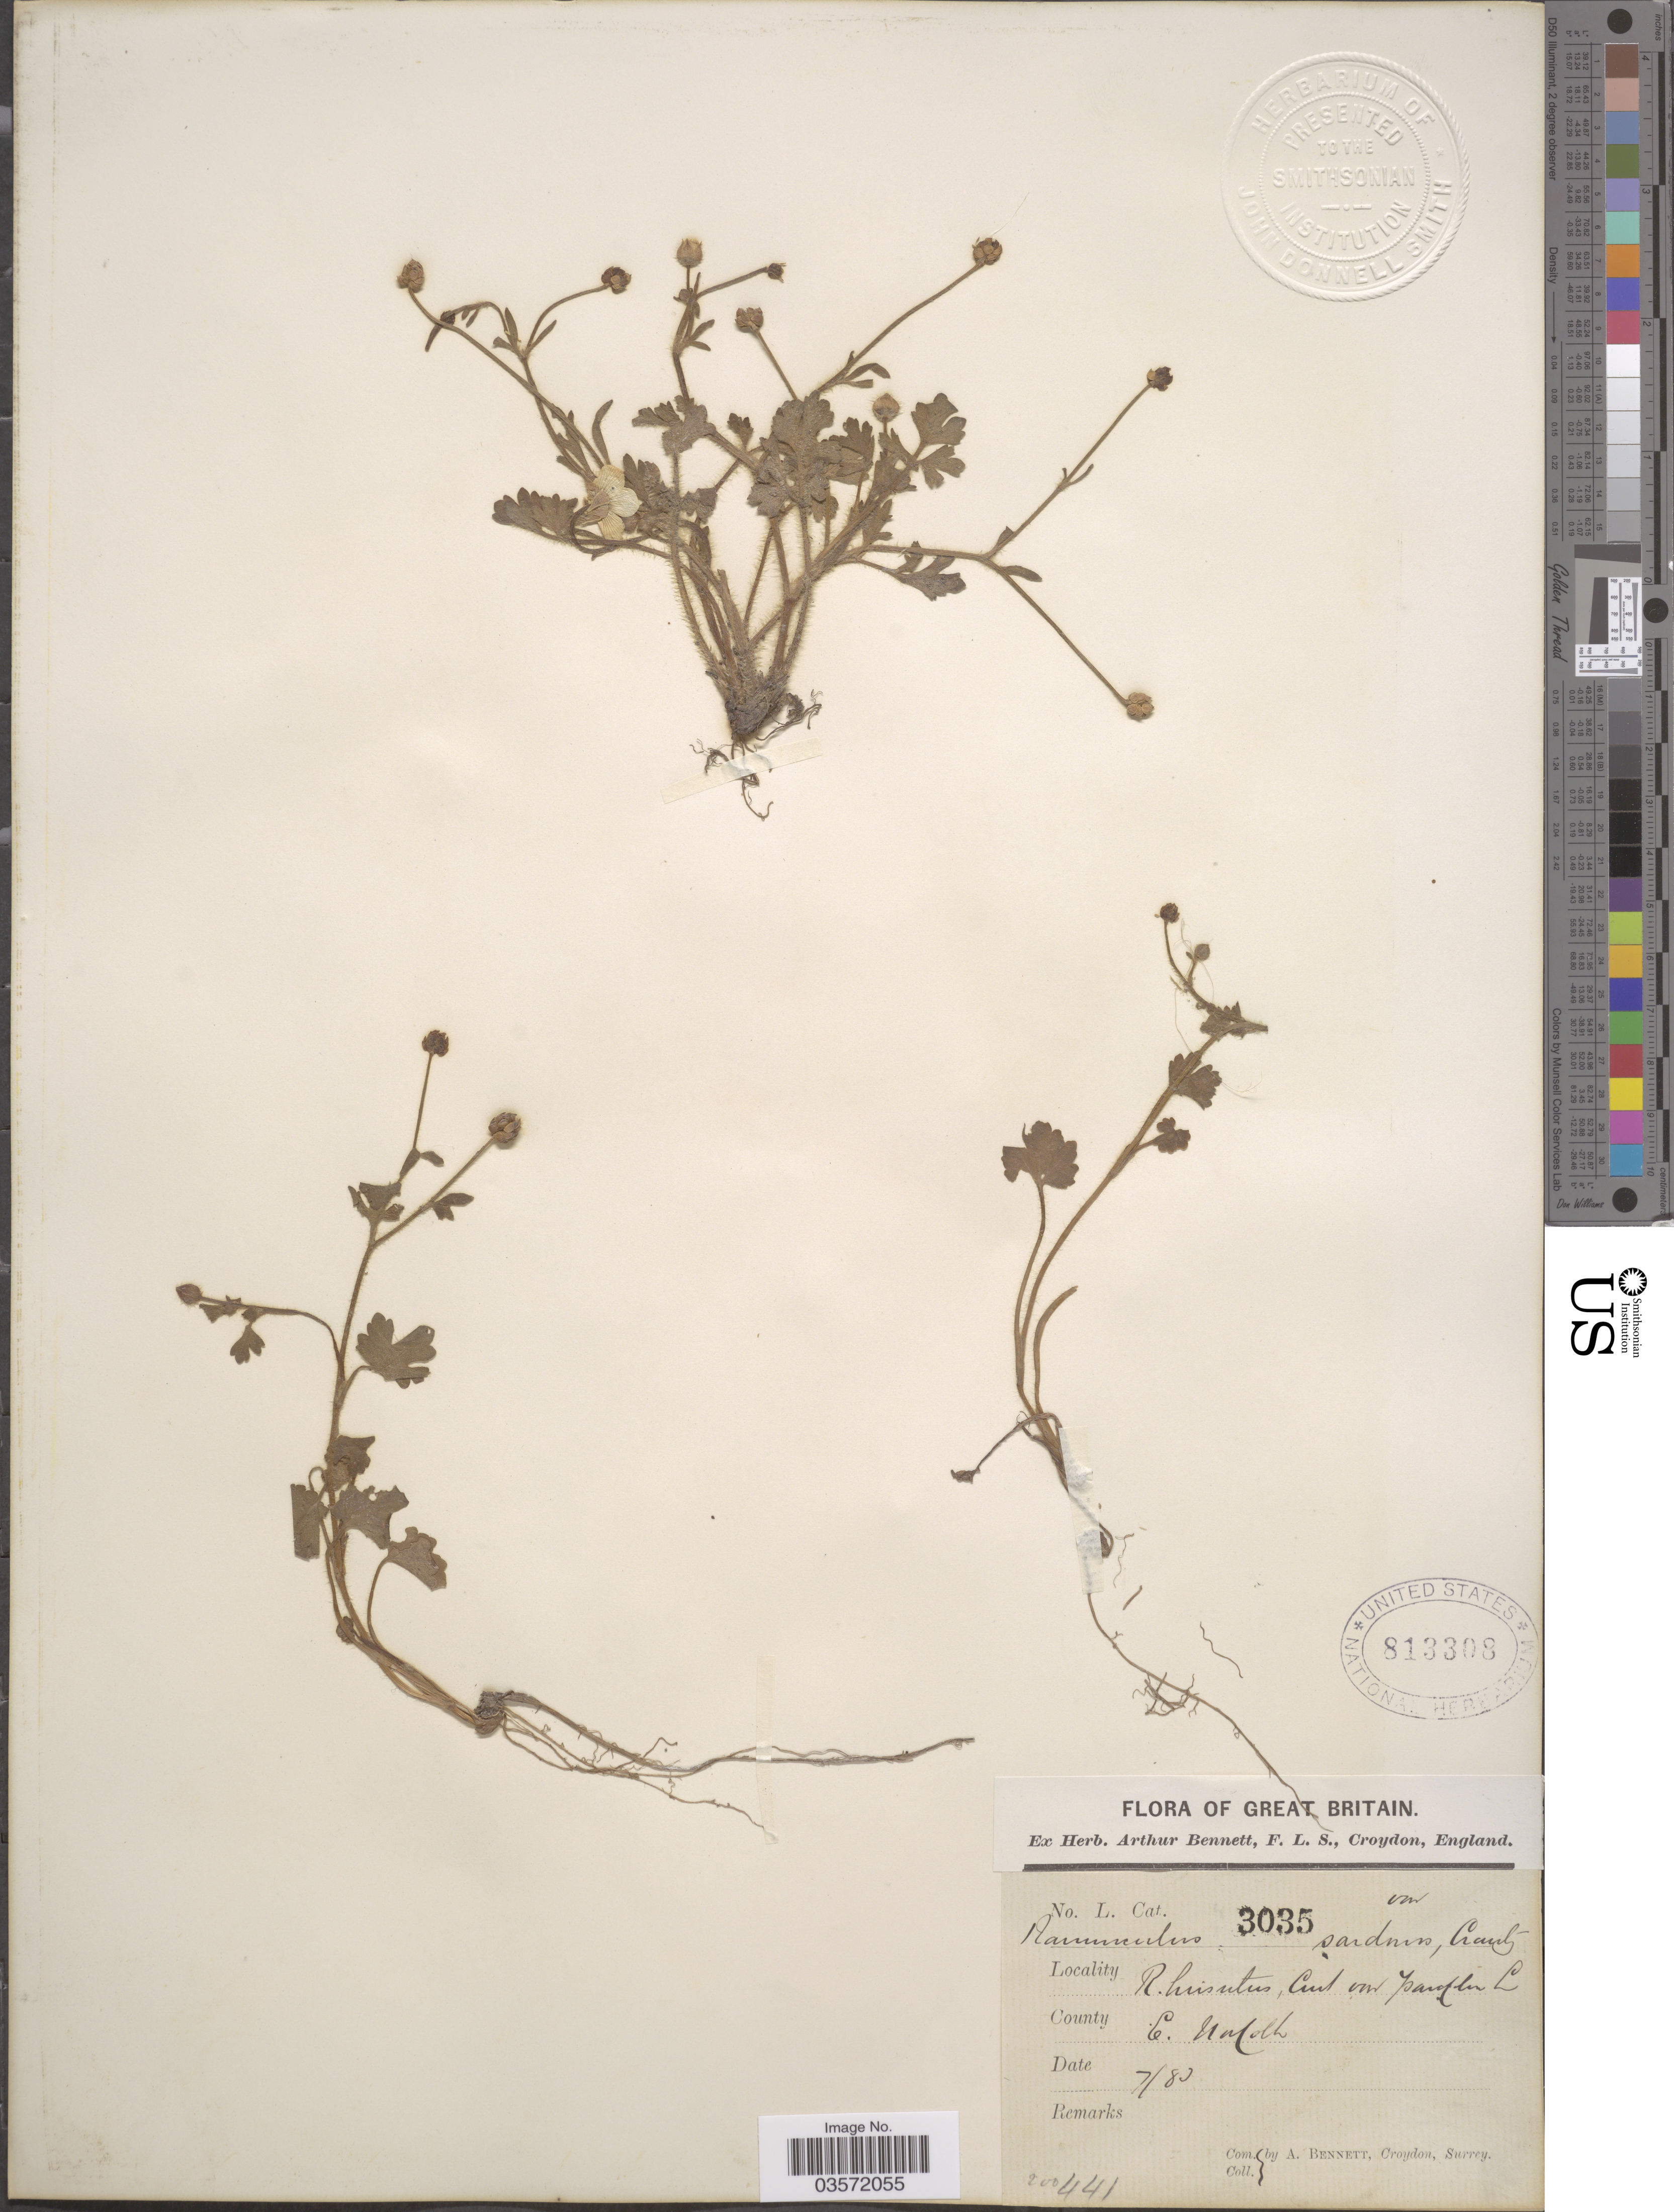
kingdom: Plantae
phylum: Tracheophyta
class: Magnoliopsida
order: Ranunculales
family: Ranunculaceae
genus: Ranunculus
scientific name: Ranunculus sardous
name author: Crantz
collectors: A. Bennett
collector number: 3035?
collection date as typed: Transcribed d/m/y: /7/80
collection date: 1880-07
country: United Kingdom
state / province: England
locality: County E. Lincol. (Lincolnshire)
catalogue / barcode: US 813308